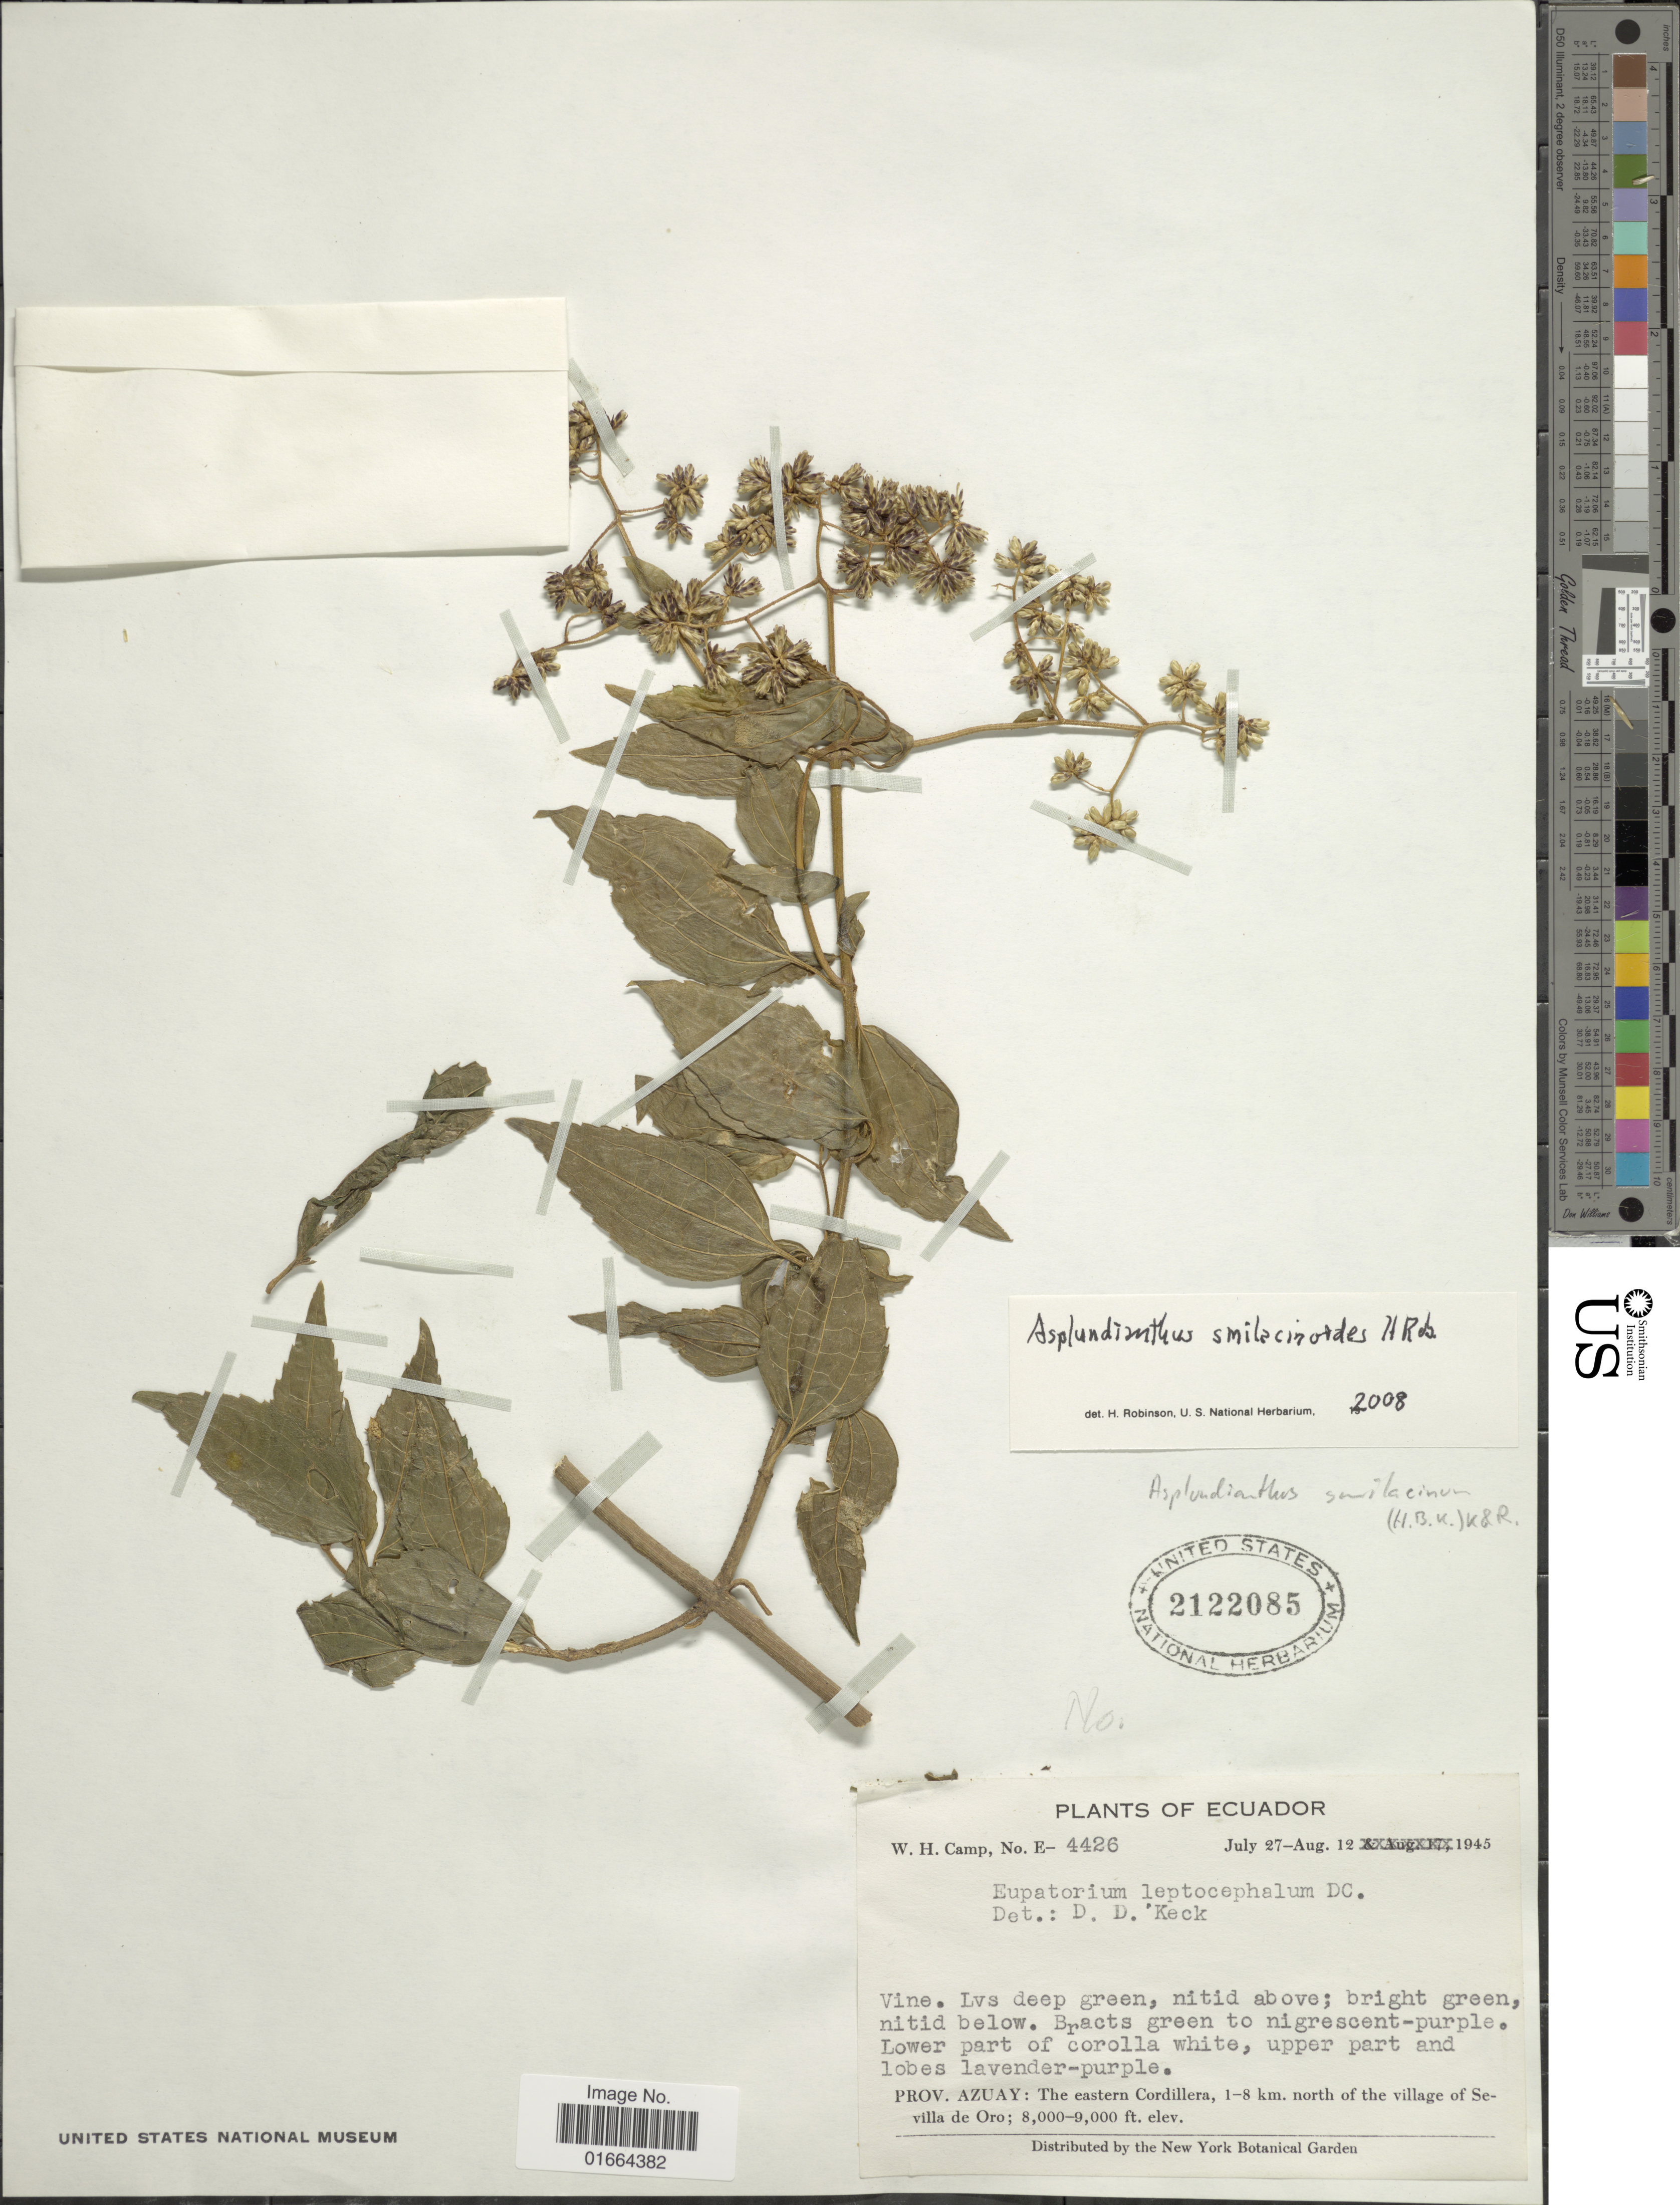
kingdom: Plantae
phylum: Tracheophyta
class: Magnoliopsida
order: Asterales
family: Asteraceae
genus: Asplundianthus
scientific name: Asplundianthus smilacinoides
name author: H. Rob.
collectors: W. H. Camp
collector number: E-4426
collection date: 1945-07-27/1945-08-12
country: Ecuador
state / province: Azuay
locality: Prov. Azuay: The eastern Cordillera, 1-8 km. north of the village of Sevilla de Oro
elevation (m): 2438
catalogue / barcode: US 2122085